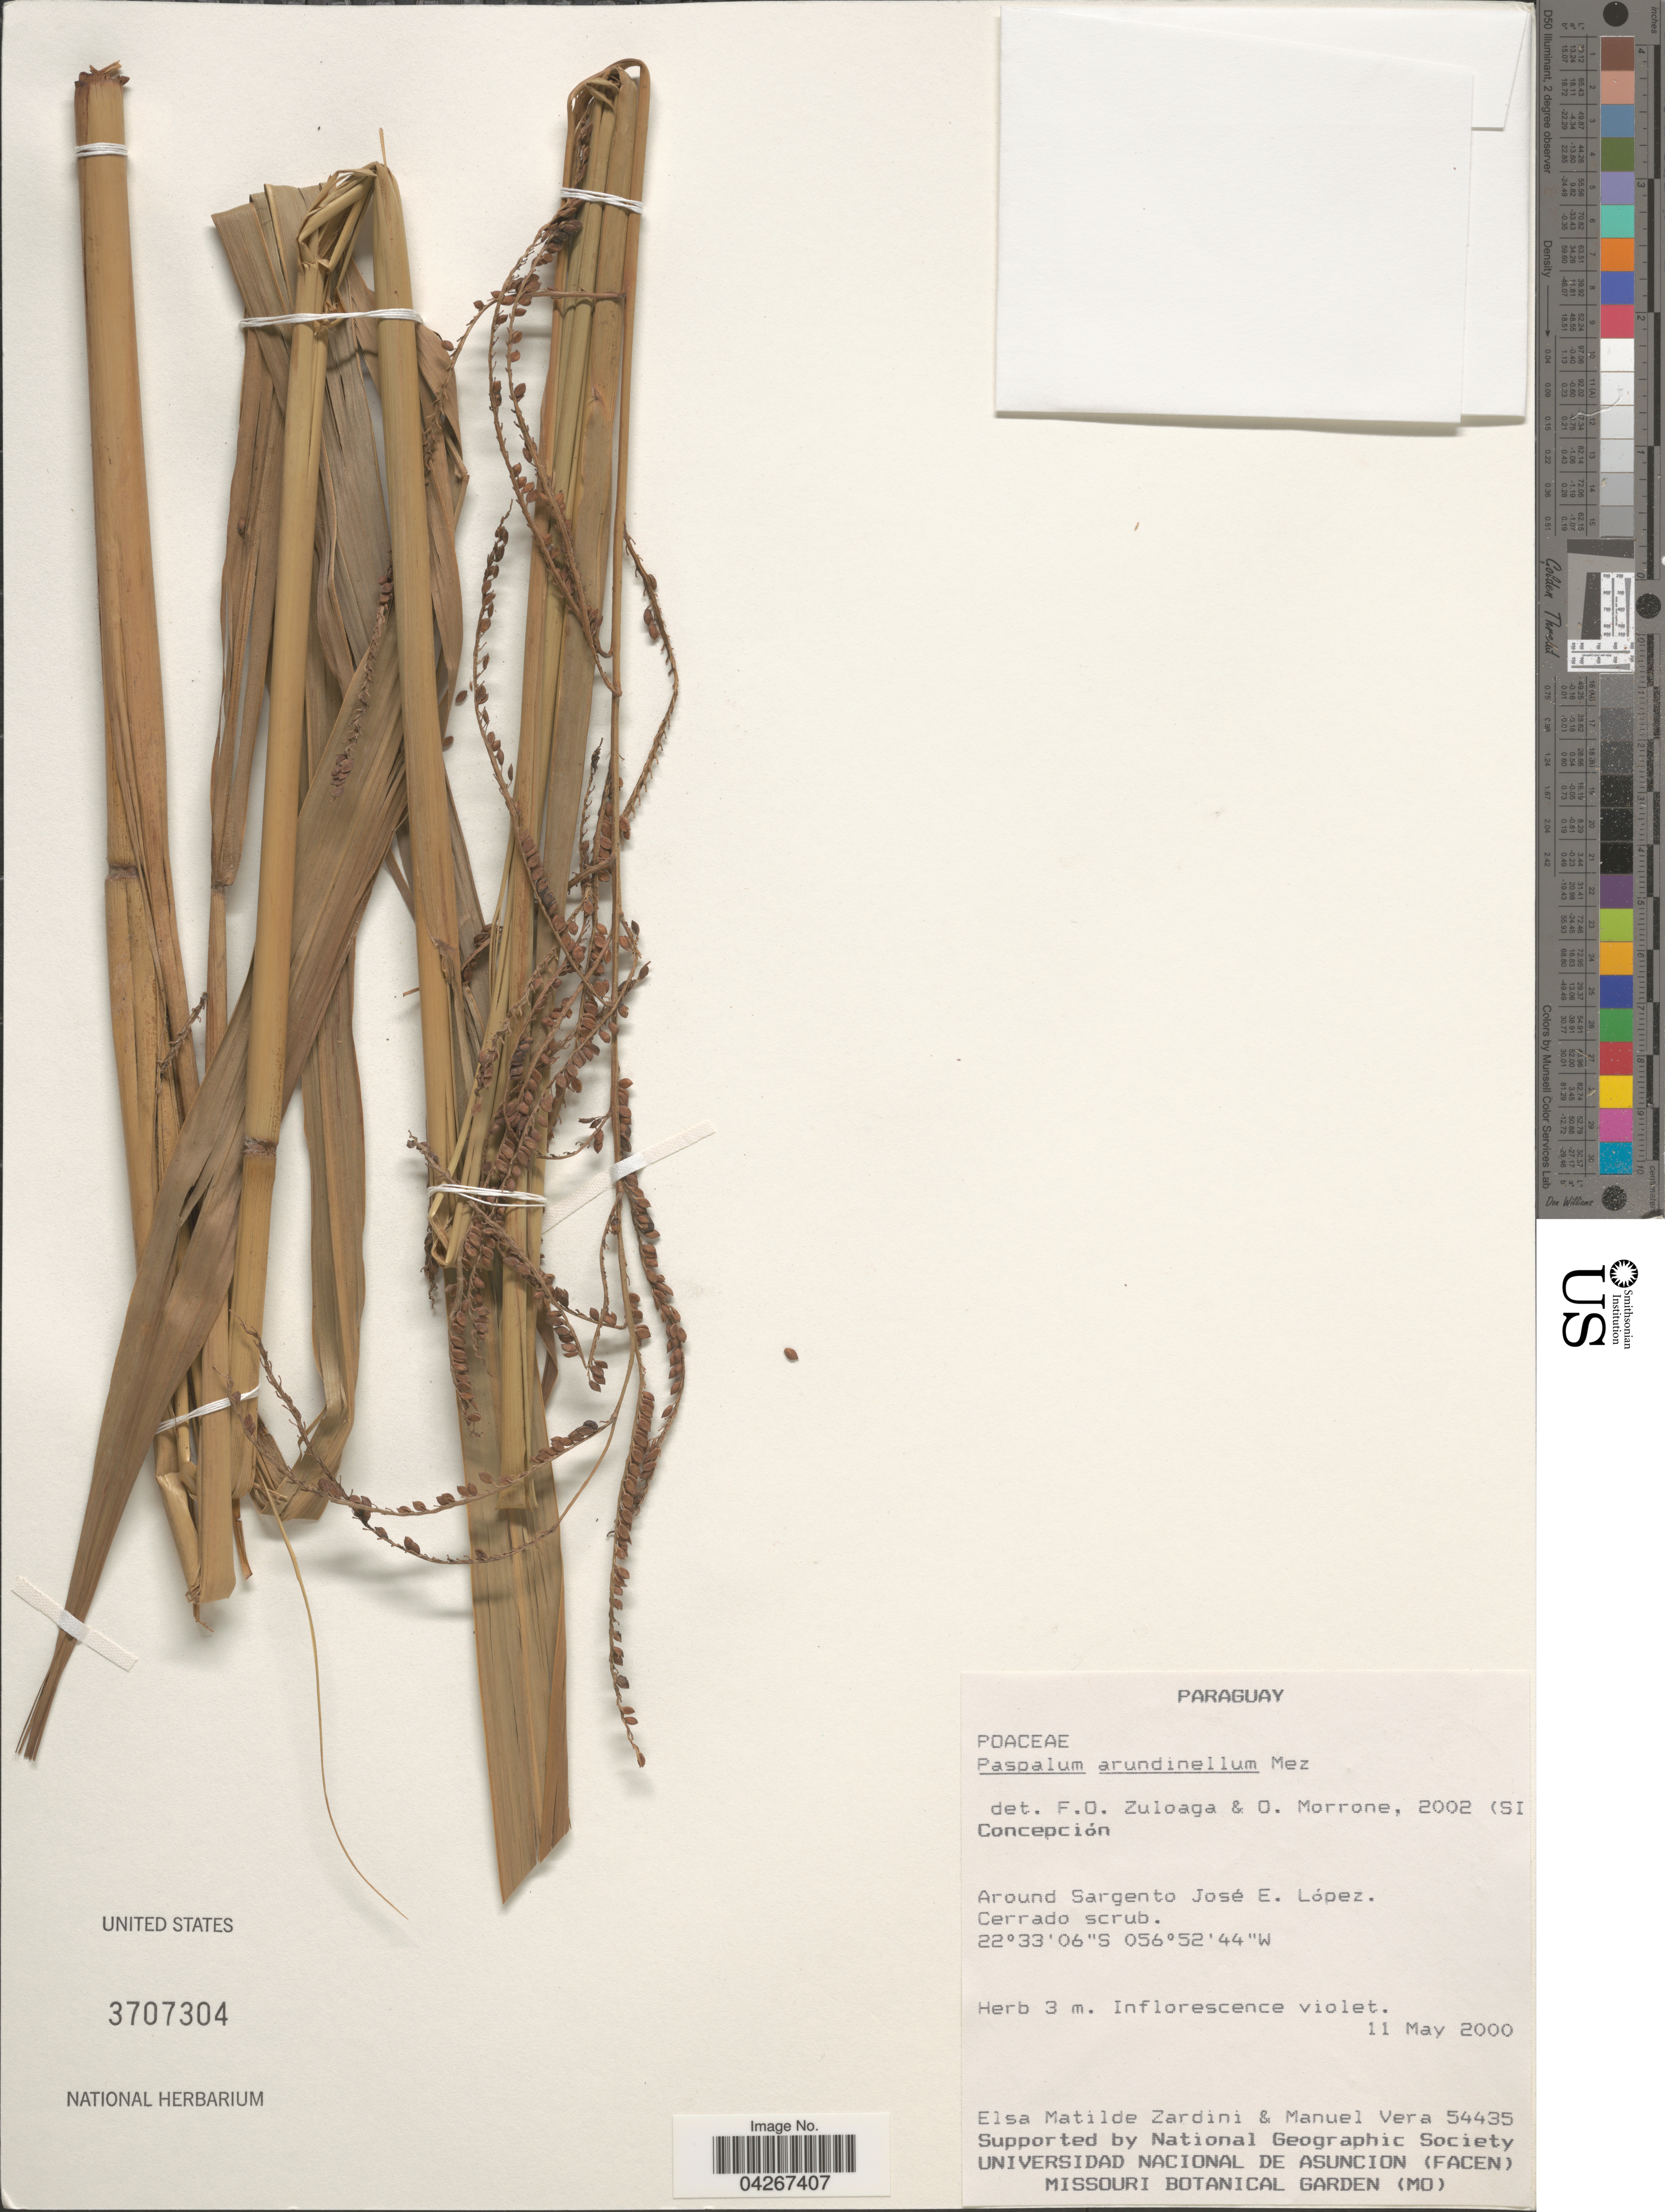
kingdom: Plantae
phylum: Tracheophyta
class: Liliopsida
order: Poales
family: Poaceae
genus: Paspalum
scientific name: Paspalum arundinellum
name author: Mez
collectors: E. M. Zardini & M. Vera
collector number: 54435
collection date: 2000-05-11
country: Paraguay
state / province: Concepcion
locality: Around Sargento José E. López. Cerrado scrub.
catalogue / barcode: US 3707304